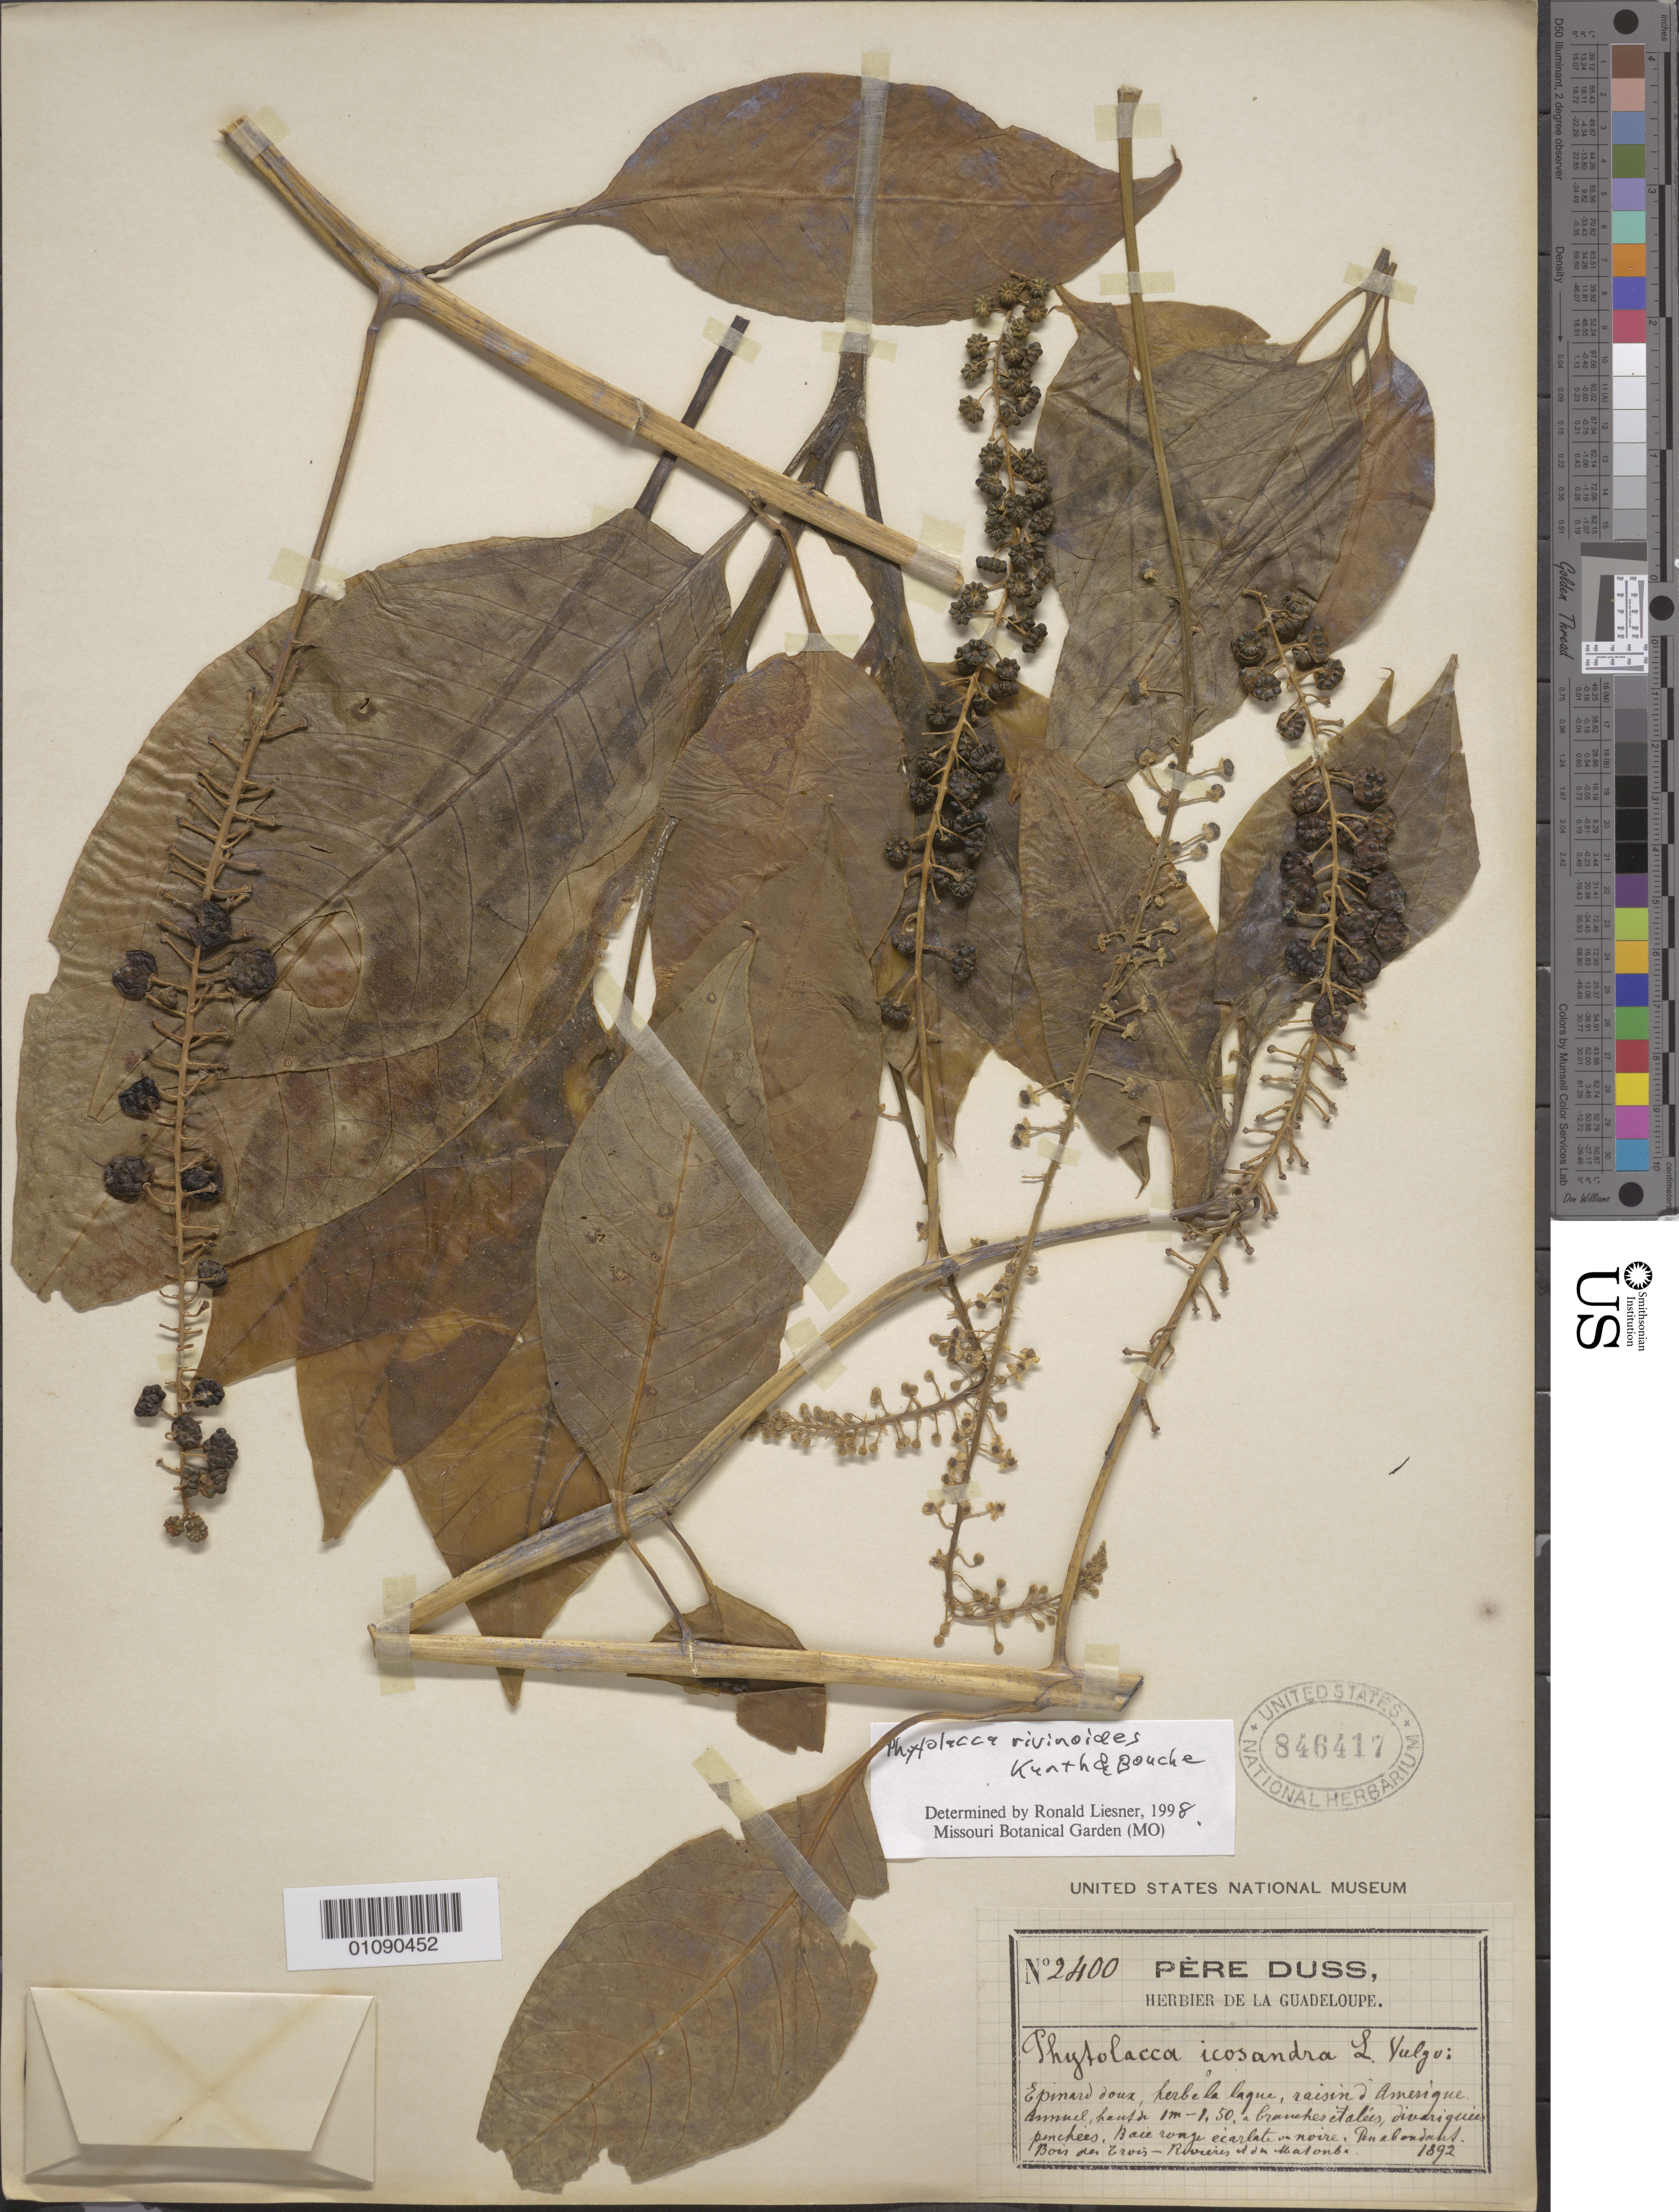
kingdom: Plantae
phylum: Tracheophyta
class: Magnoliopsida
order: Caryophyllales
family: Phytolaccaceae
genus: Phytolacca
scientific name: Phytolacca rivinoides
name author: Kunth & C.D. Bouché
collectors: Père Duss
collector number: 2400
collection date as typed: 1892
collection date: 1892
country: Guadeloupe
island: Basse Terre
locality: Vois des Trois-Rivieres et du Malont.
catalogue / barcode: US 846417